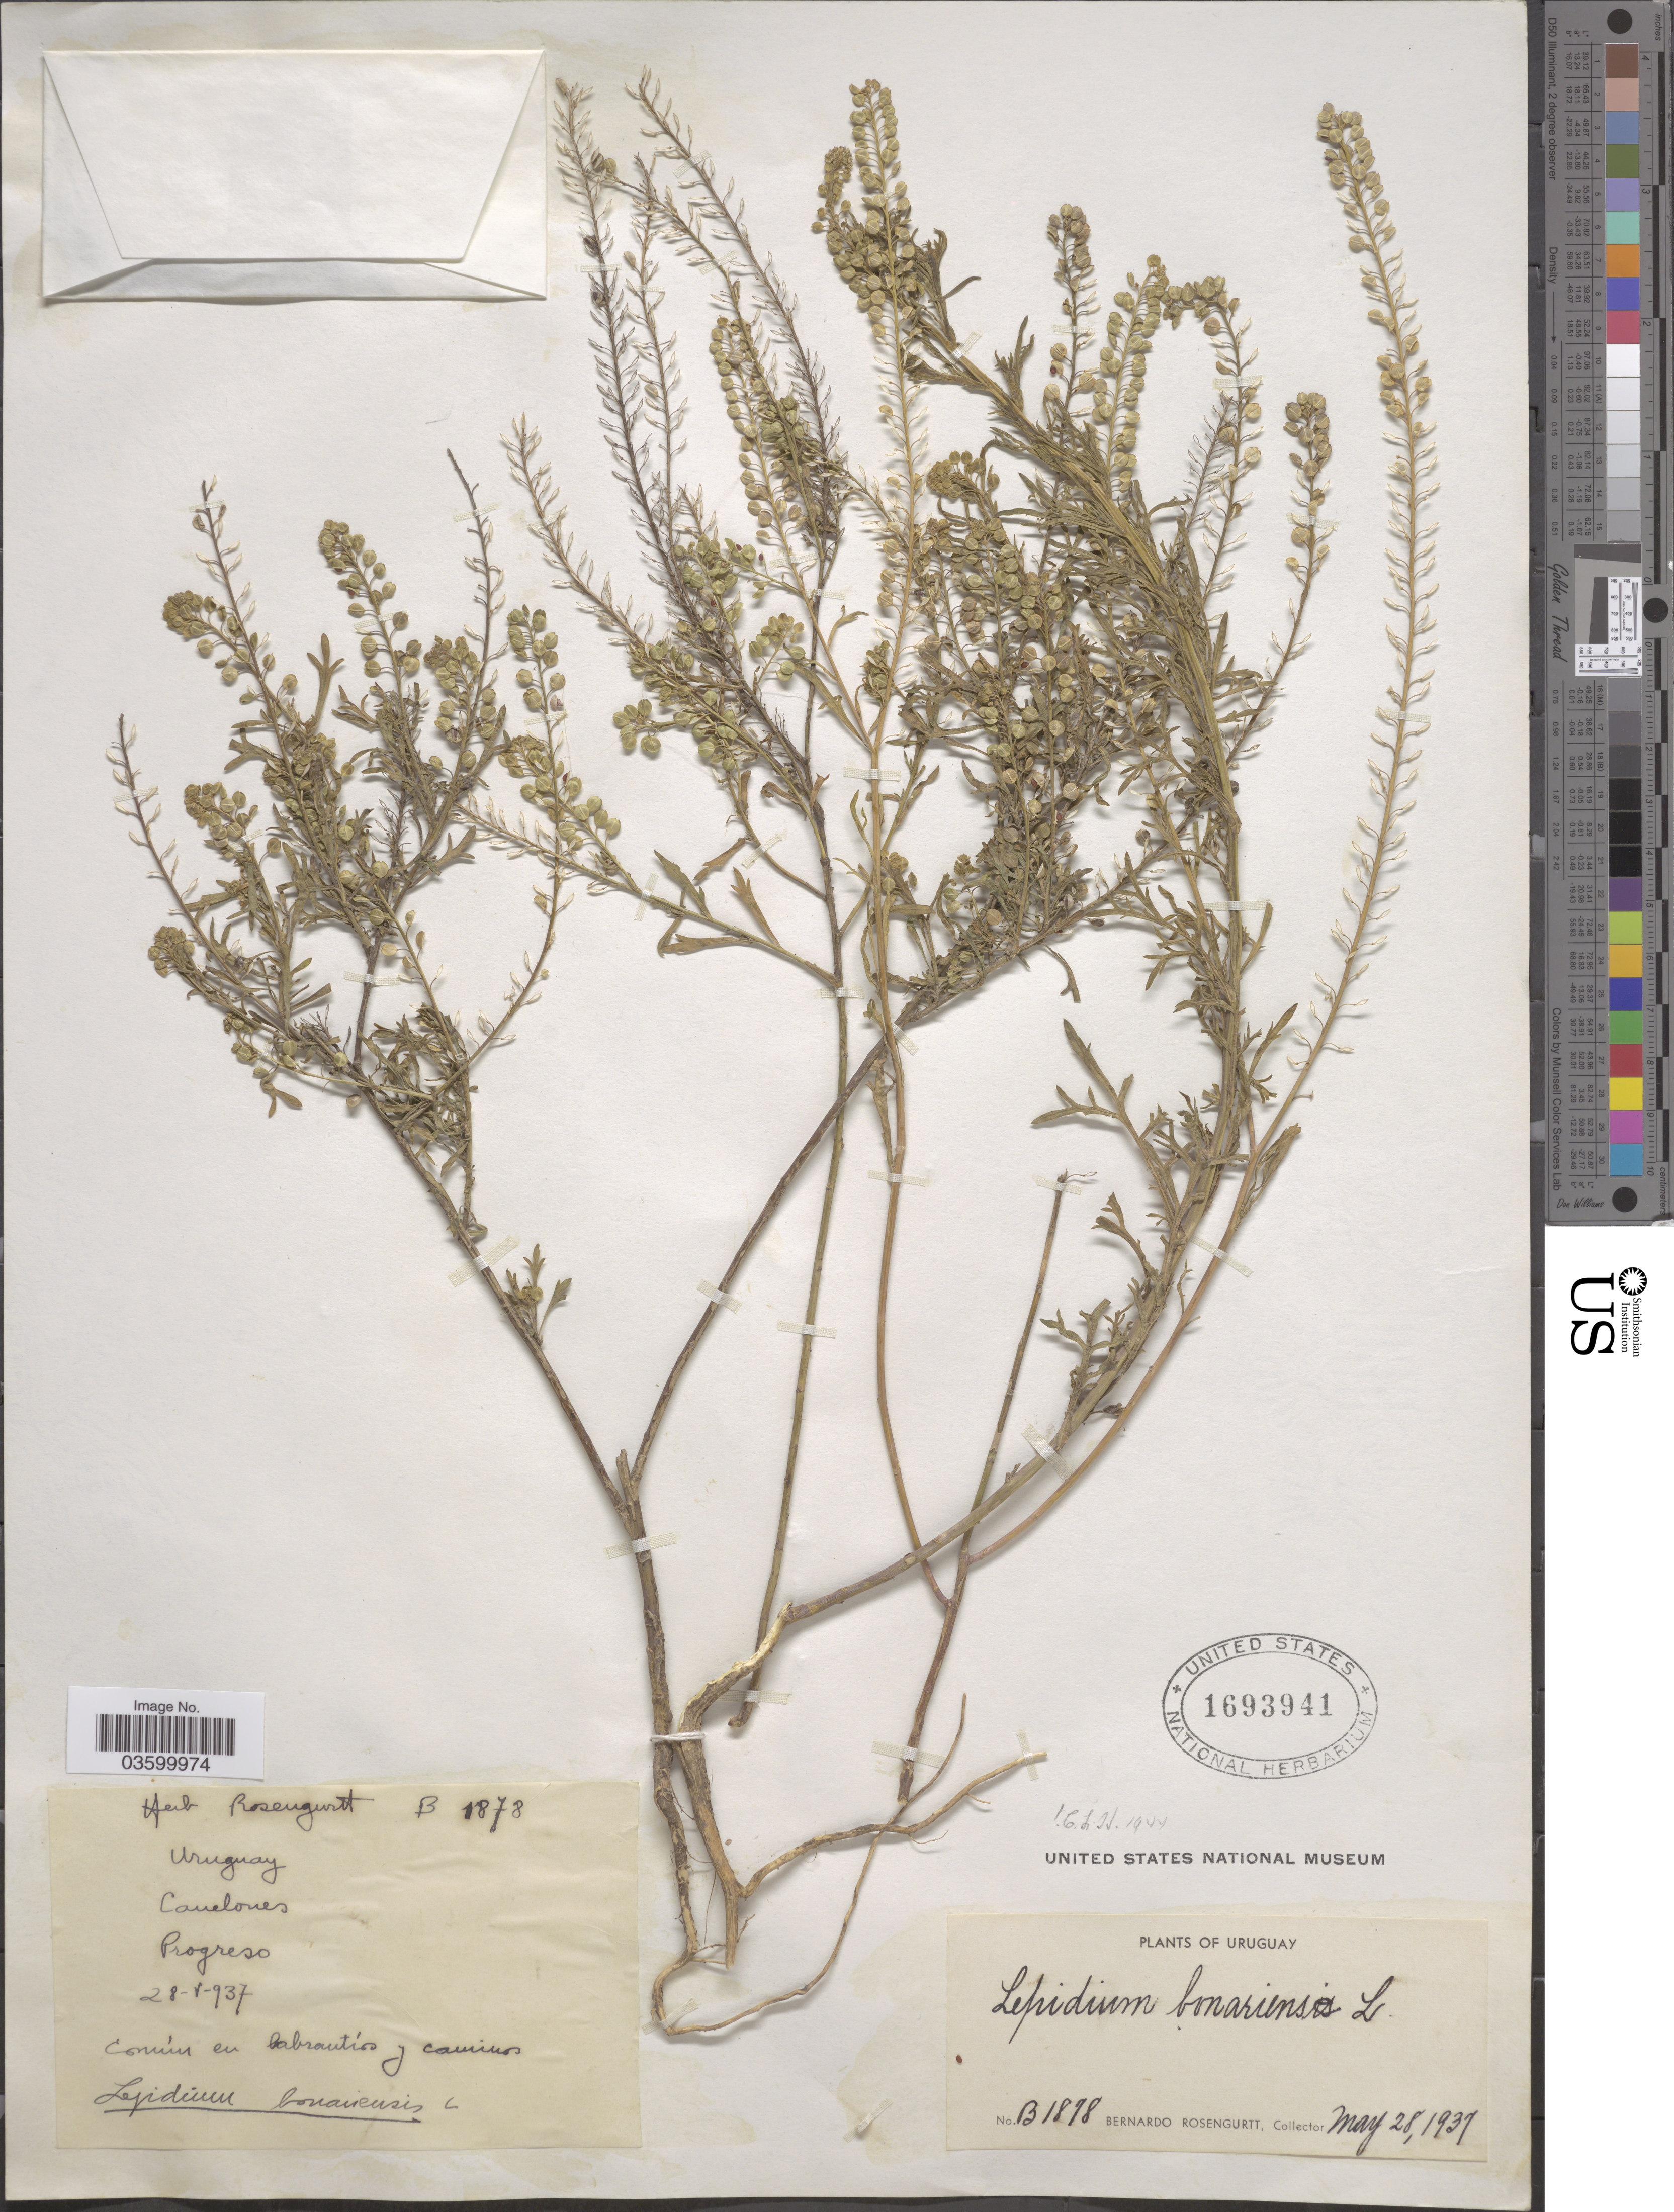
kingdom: Plantae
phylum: Tracheophyta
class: Magnoliopsida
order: Brassicales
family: Brassicaceae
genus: Lepidium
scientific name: Lepidium bonariense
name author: L.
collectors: B. Rosengurtt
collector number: B1878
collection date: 1937-05-28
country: Uruguay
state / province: Canelones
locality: Progreso.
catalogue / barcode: US 1693941